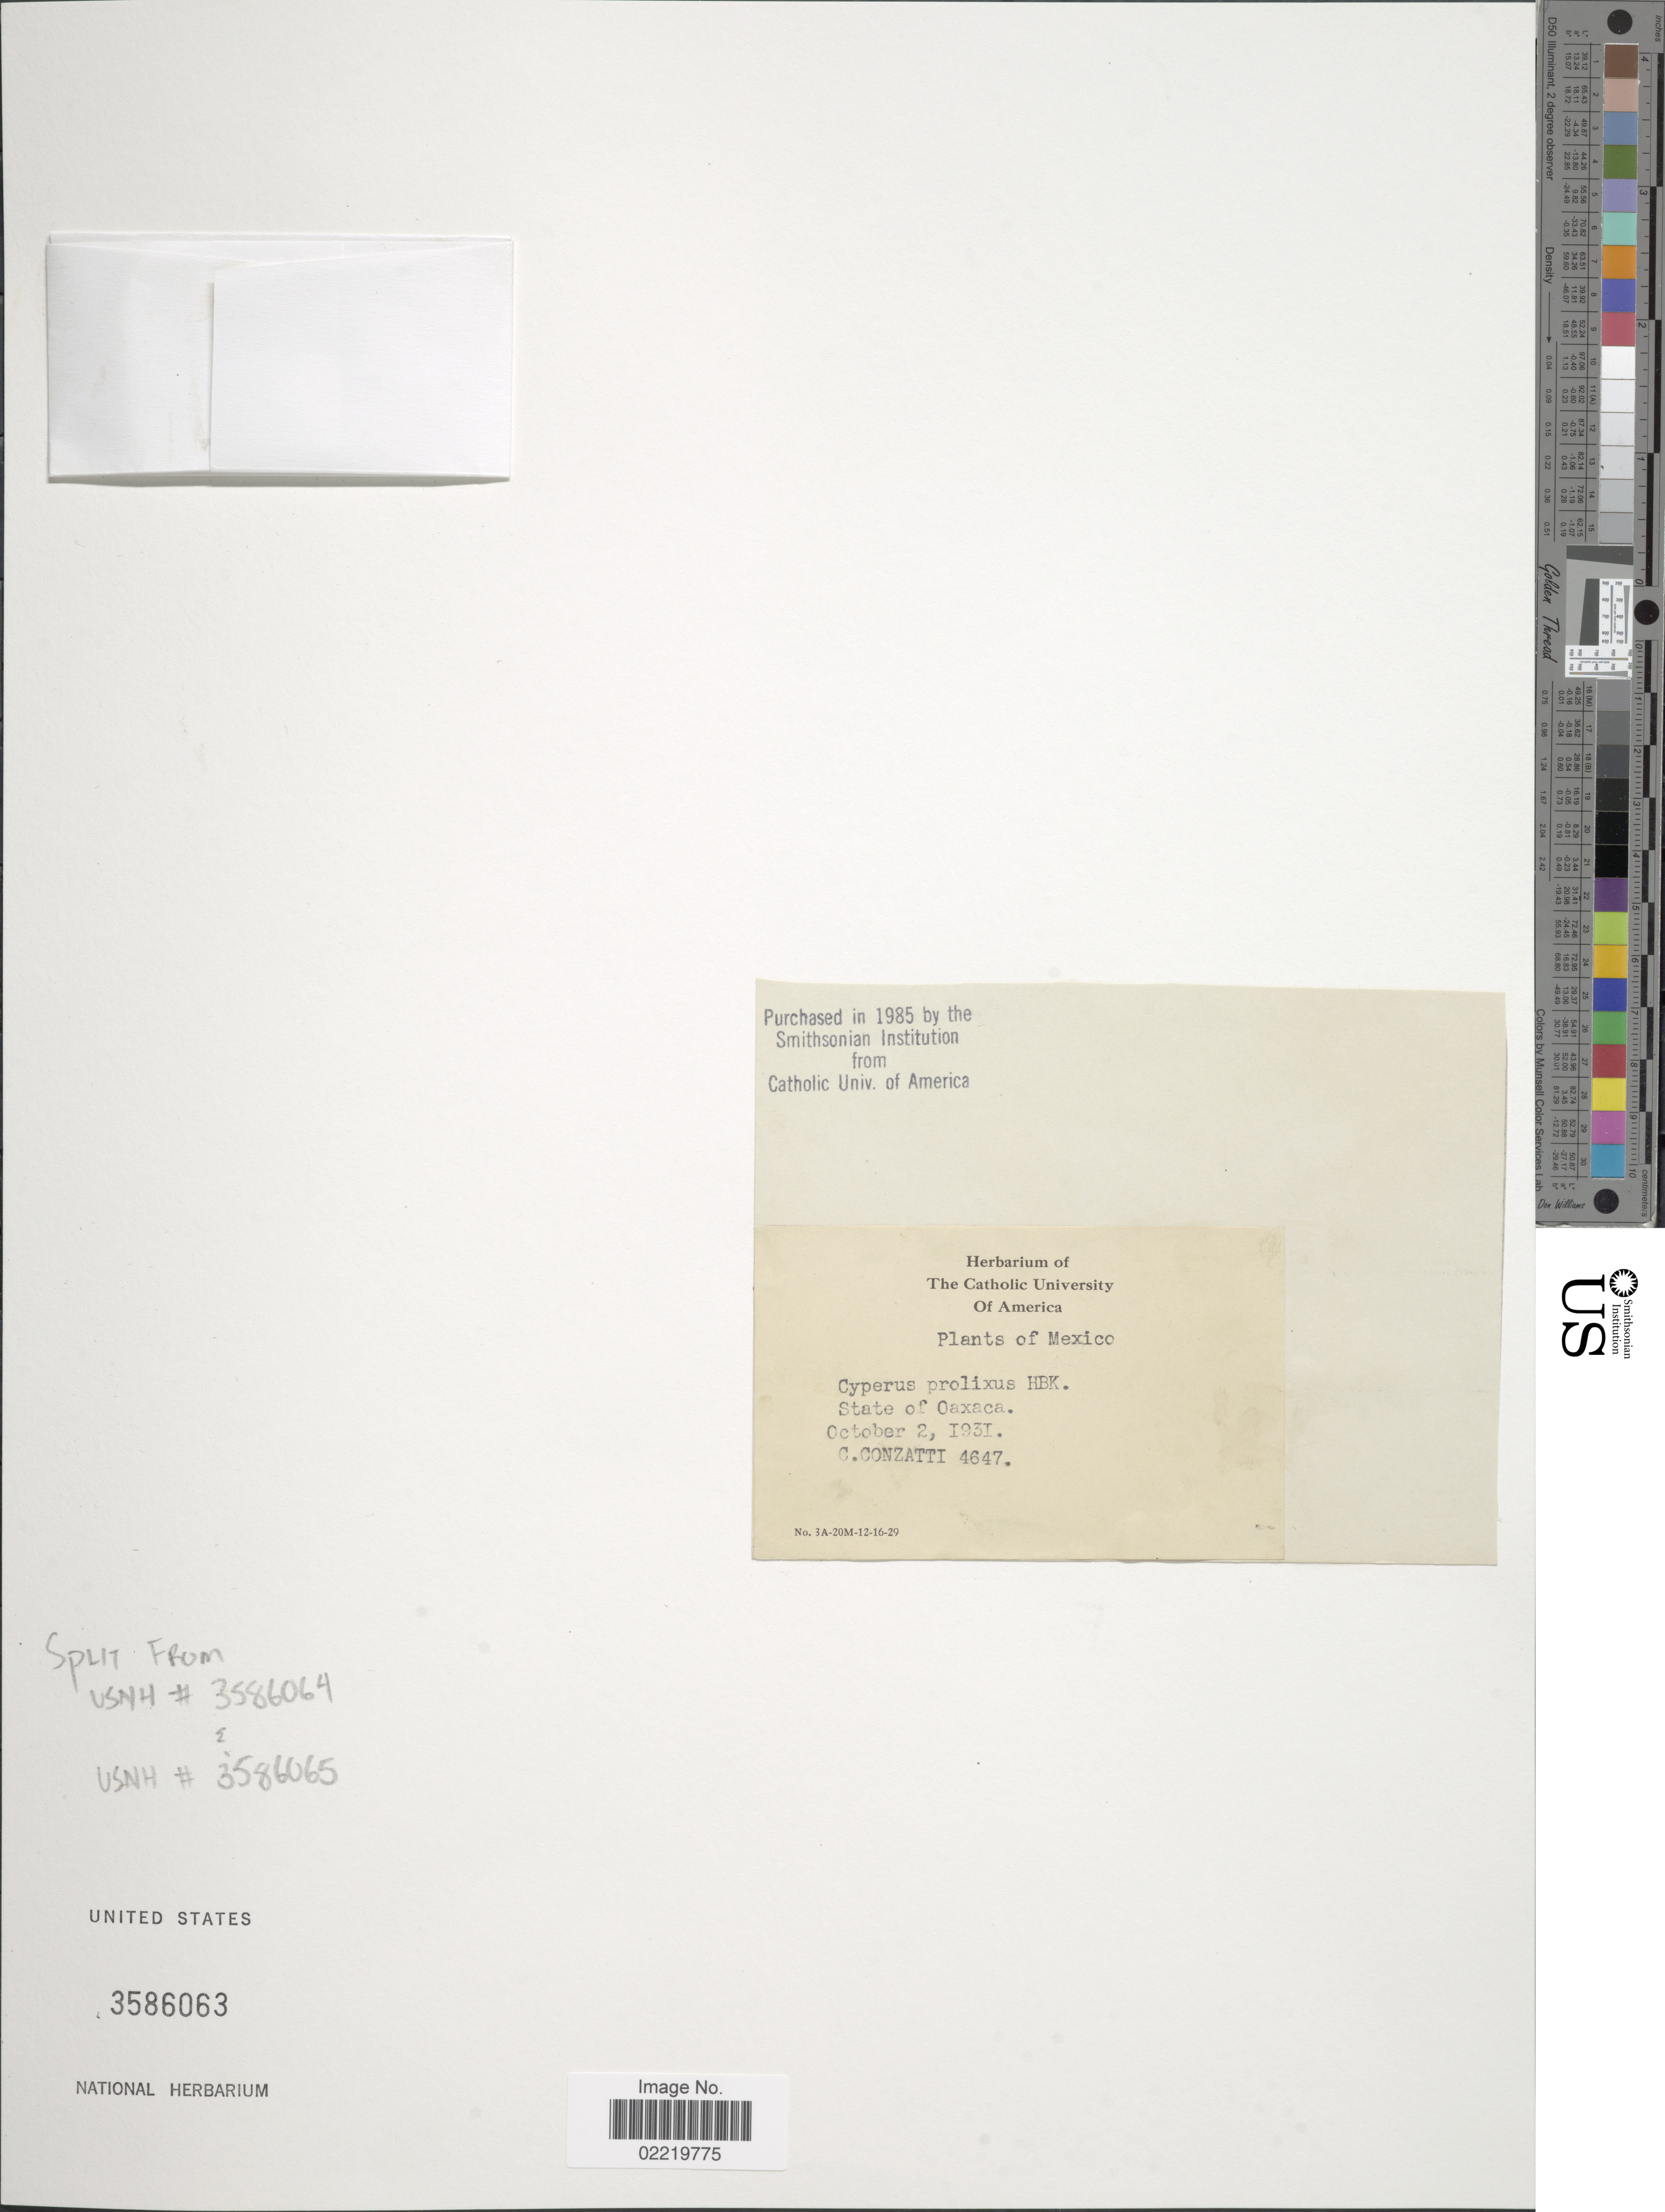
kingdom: Plantae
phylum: Tracheophyta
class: Liliopsida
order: Poales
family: Cyperaceae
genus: Cyperus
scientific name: Cyperus prolixus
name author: Kunth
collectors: C. Conzatti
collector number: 4647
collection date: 1931-10-02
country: Mexico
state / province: Oaxaca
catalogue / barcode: US 3586063